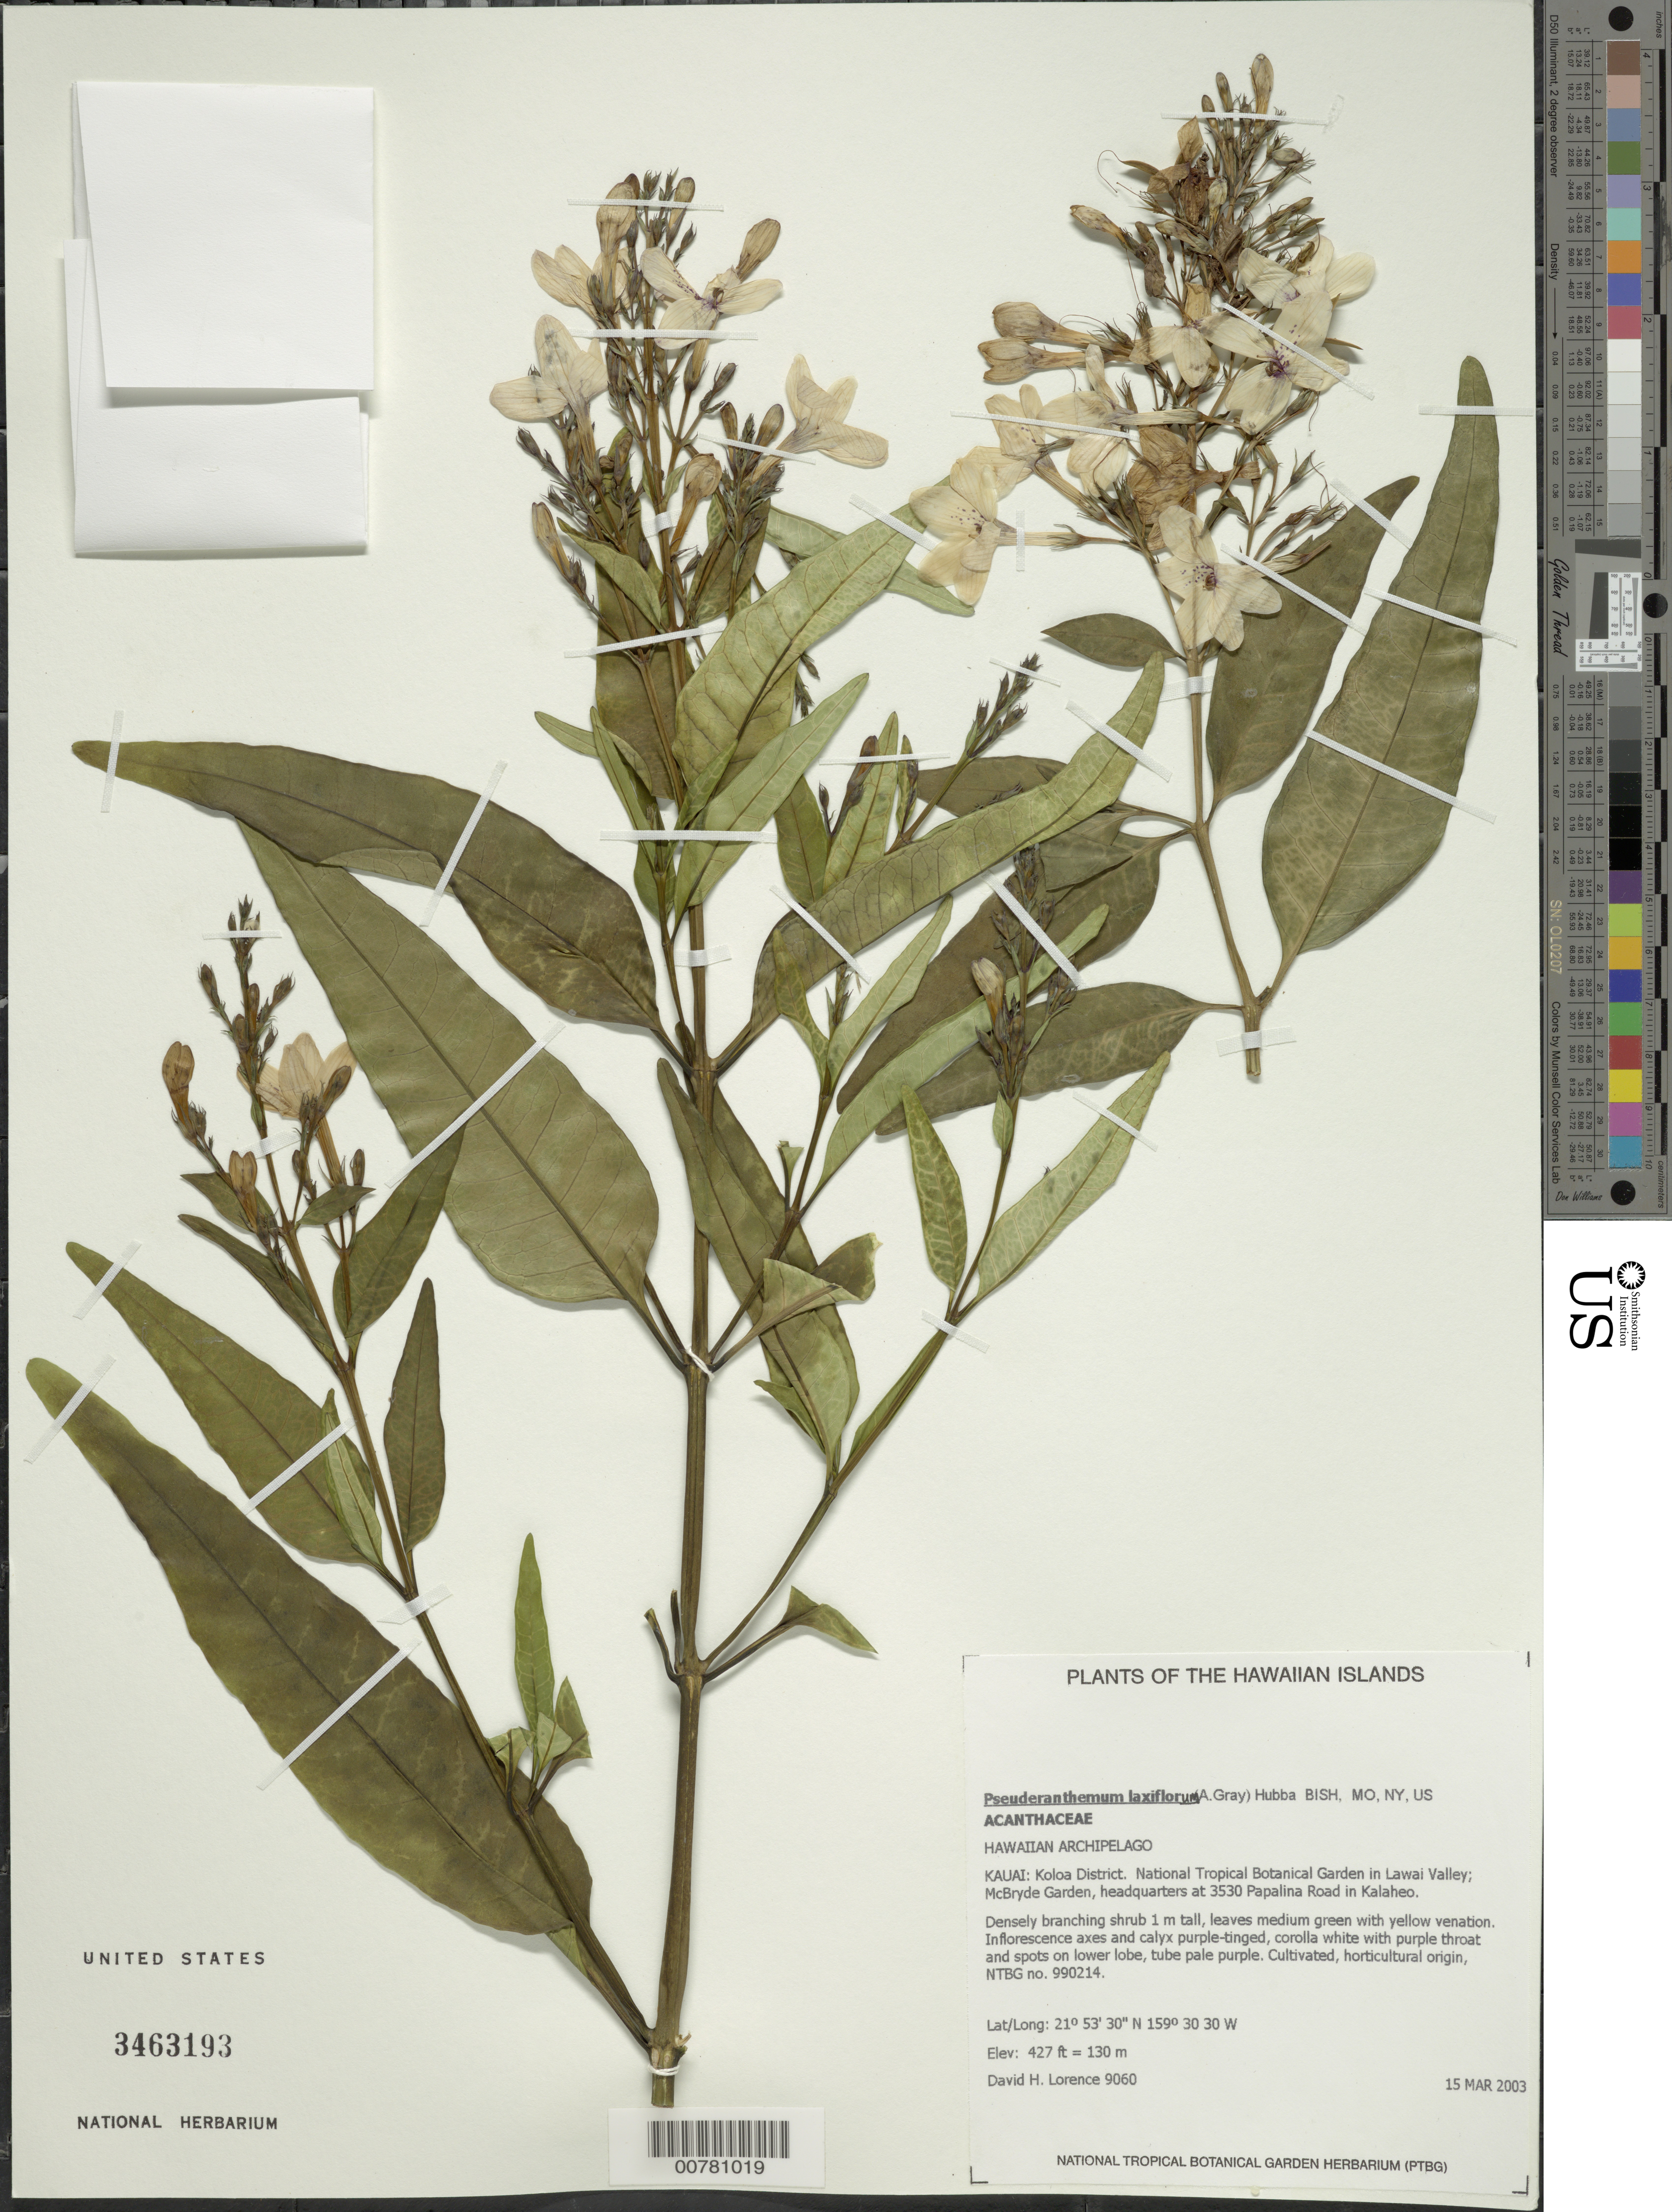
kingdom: Plantae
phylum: Tracheophyta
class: Magnoliopsida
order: Lamiales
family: Acanthaceae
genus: Pseuderanthemum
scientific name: Pseuderanthemum laxiflorum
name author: (A. Gray)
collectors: D. Lorence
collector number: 9060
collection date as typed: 15 Mar 2003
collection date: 2003-03-15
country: United States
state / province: Hawaii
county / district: Kauai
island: Kaua'i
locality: Headquarters at 3530 Papalina Road in Kalaheo, McBryde Garden, National Tropical Botanical Garden in Lawai Valley.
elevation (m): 130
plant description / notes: Horticultural origin, NTBG 990214.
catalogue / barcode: US 3463193